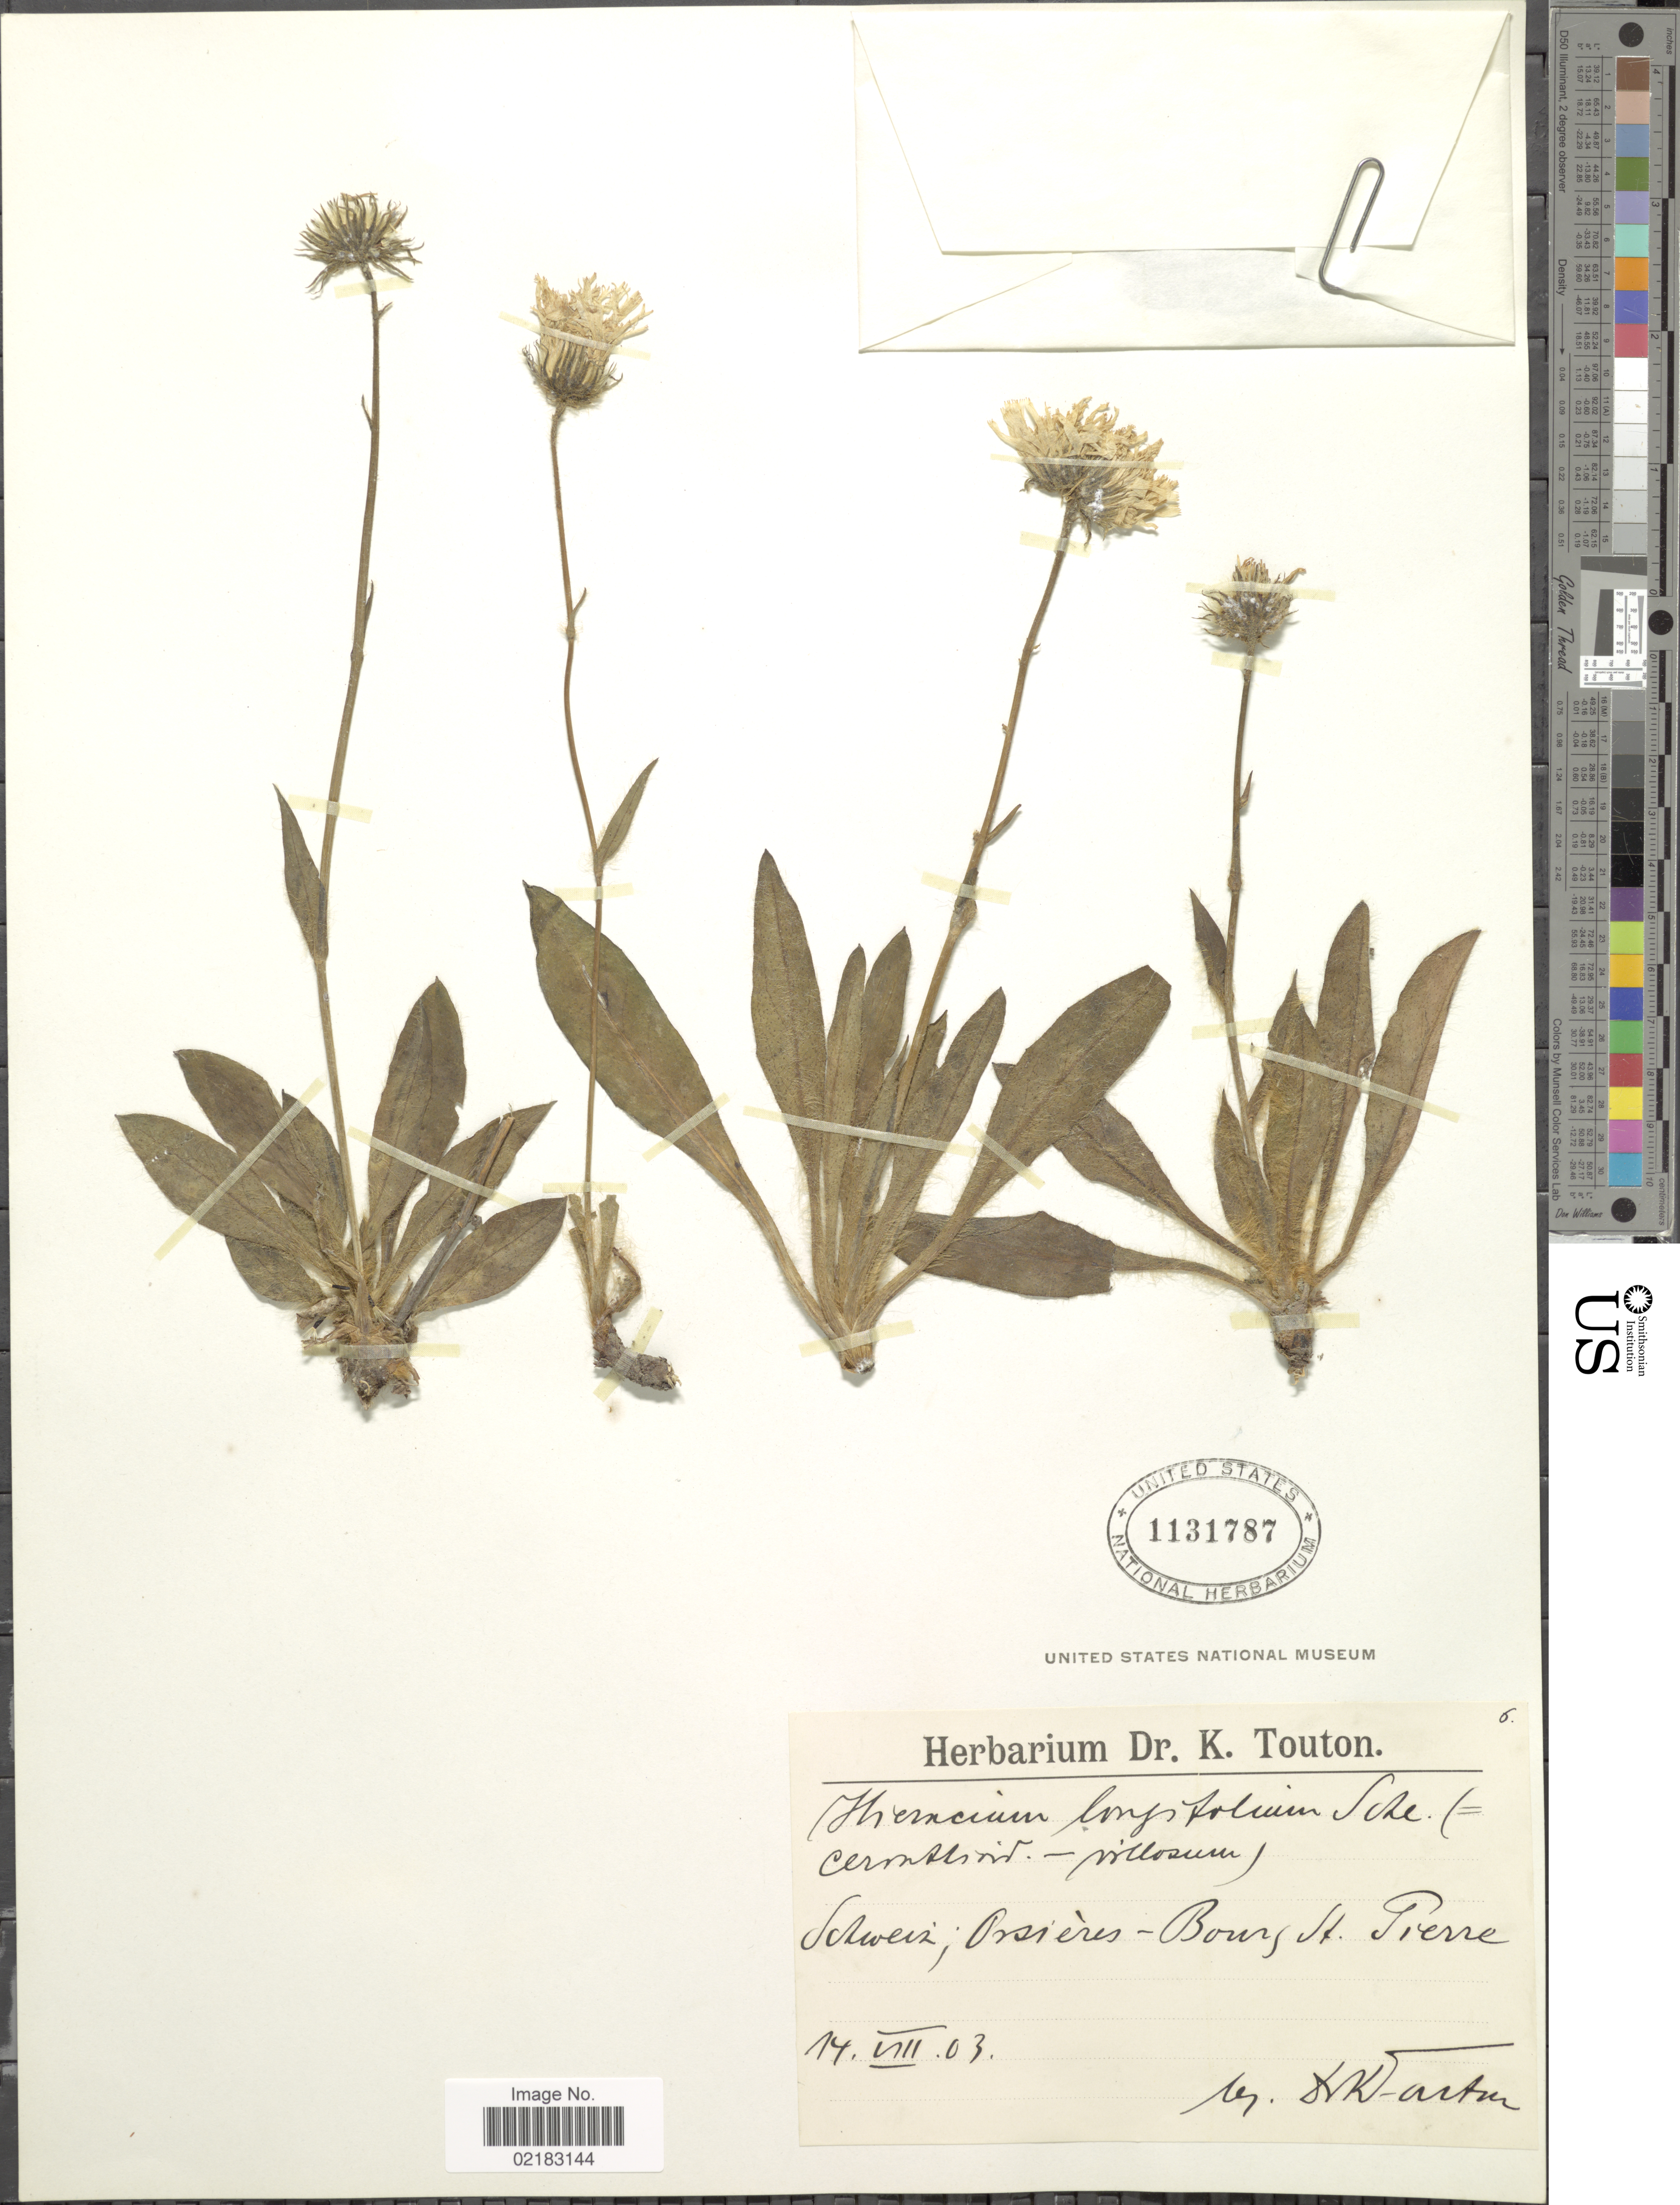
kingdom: Plantae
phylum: Tracheophyta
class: Magnoliopsida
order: Asterales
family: Asteraceae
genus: Hieracium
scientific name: Hieracium longifolium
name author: Hornem.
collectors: K. Touton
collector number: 6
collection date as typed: Transcribed d/m/y: 14/8/03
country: Switzerland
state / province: Valais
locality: Schweiz, Orsières -Bougj, St. Pierre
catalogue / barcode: US 1131787